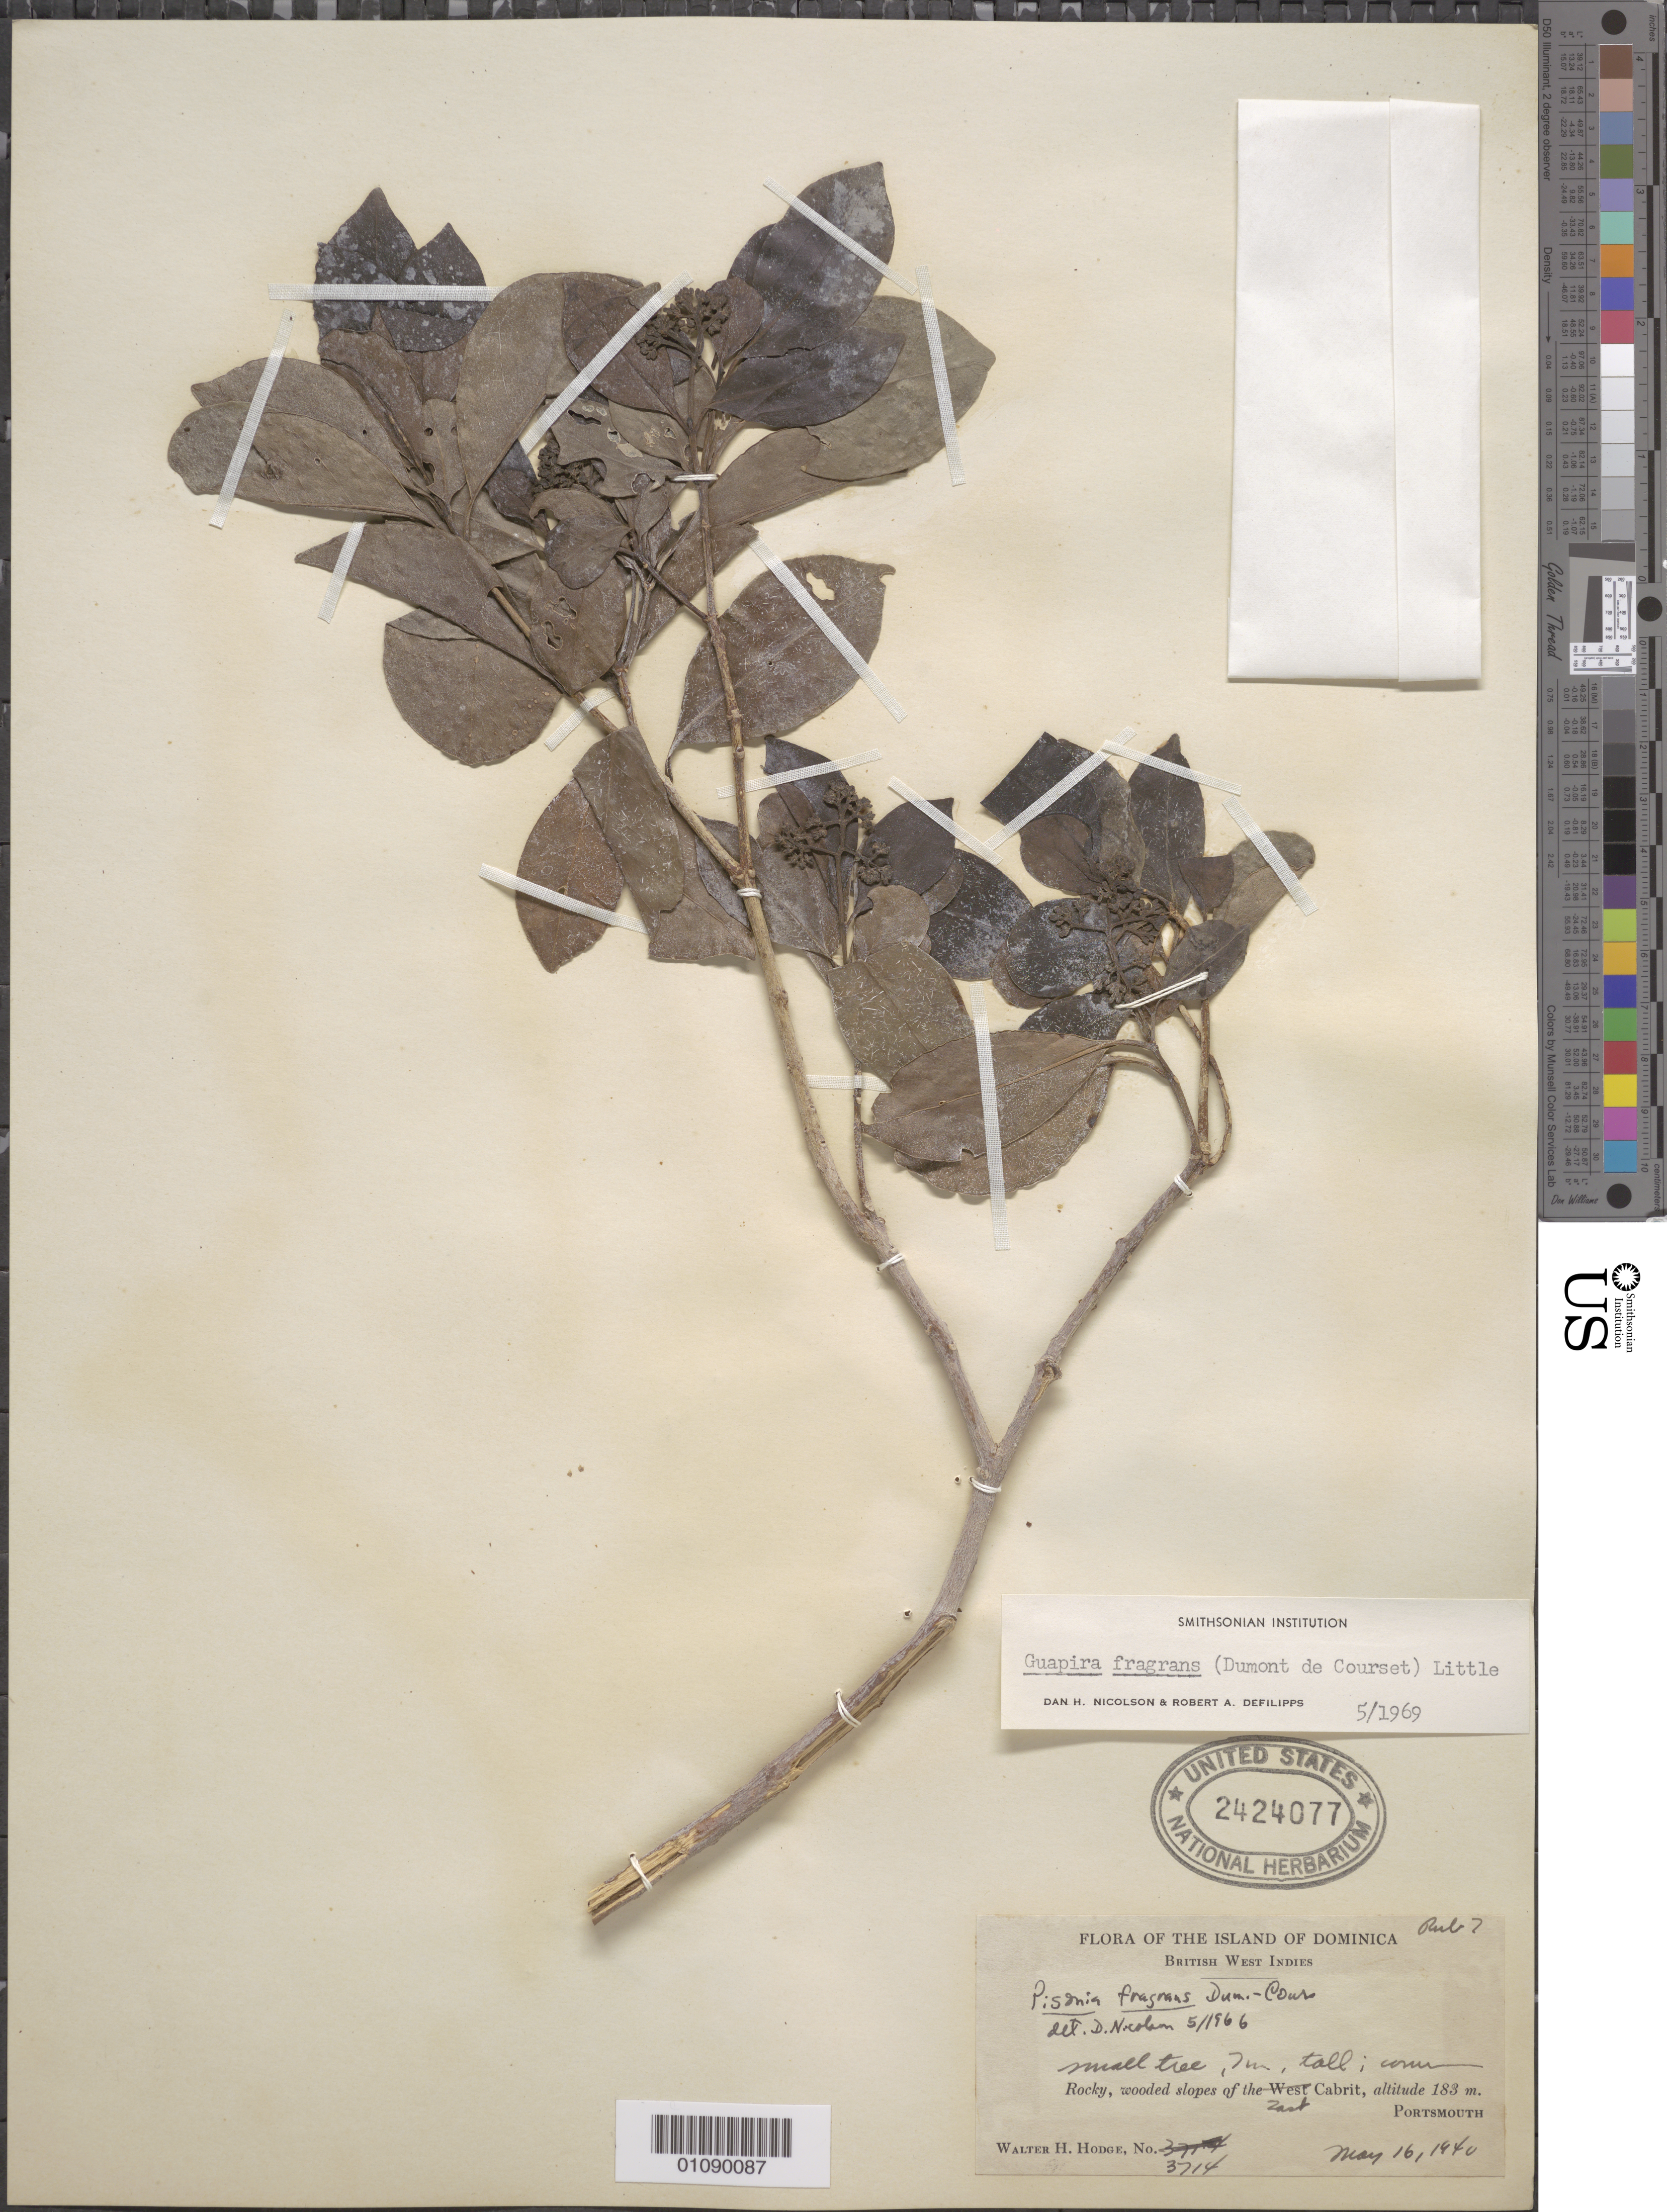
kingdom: Plantae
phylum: Tracheophyta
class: Magnoliopsida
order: Caryophyllales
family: Nyctaginaceae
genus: Guapira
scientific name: Guapira fragrans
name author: (Dum. Cours.) Little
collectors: W. Hodge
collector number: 3714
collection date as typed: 16 May 1940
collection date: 1940-05-16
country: Dominica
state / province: St. John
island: Dominica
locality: Portsmouth, East Cabrit.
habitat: Rocky, wooded slopes.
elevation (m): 183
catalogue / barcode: US 2424077